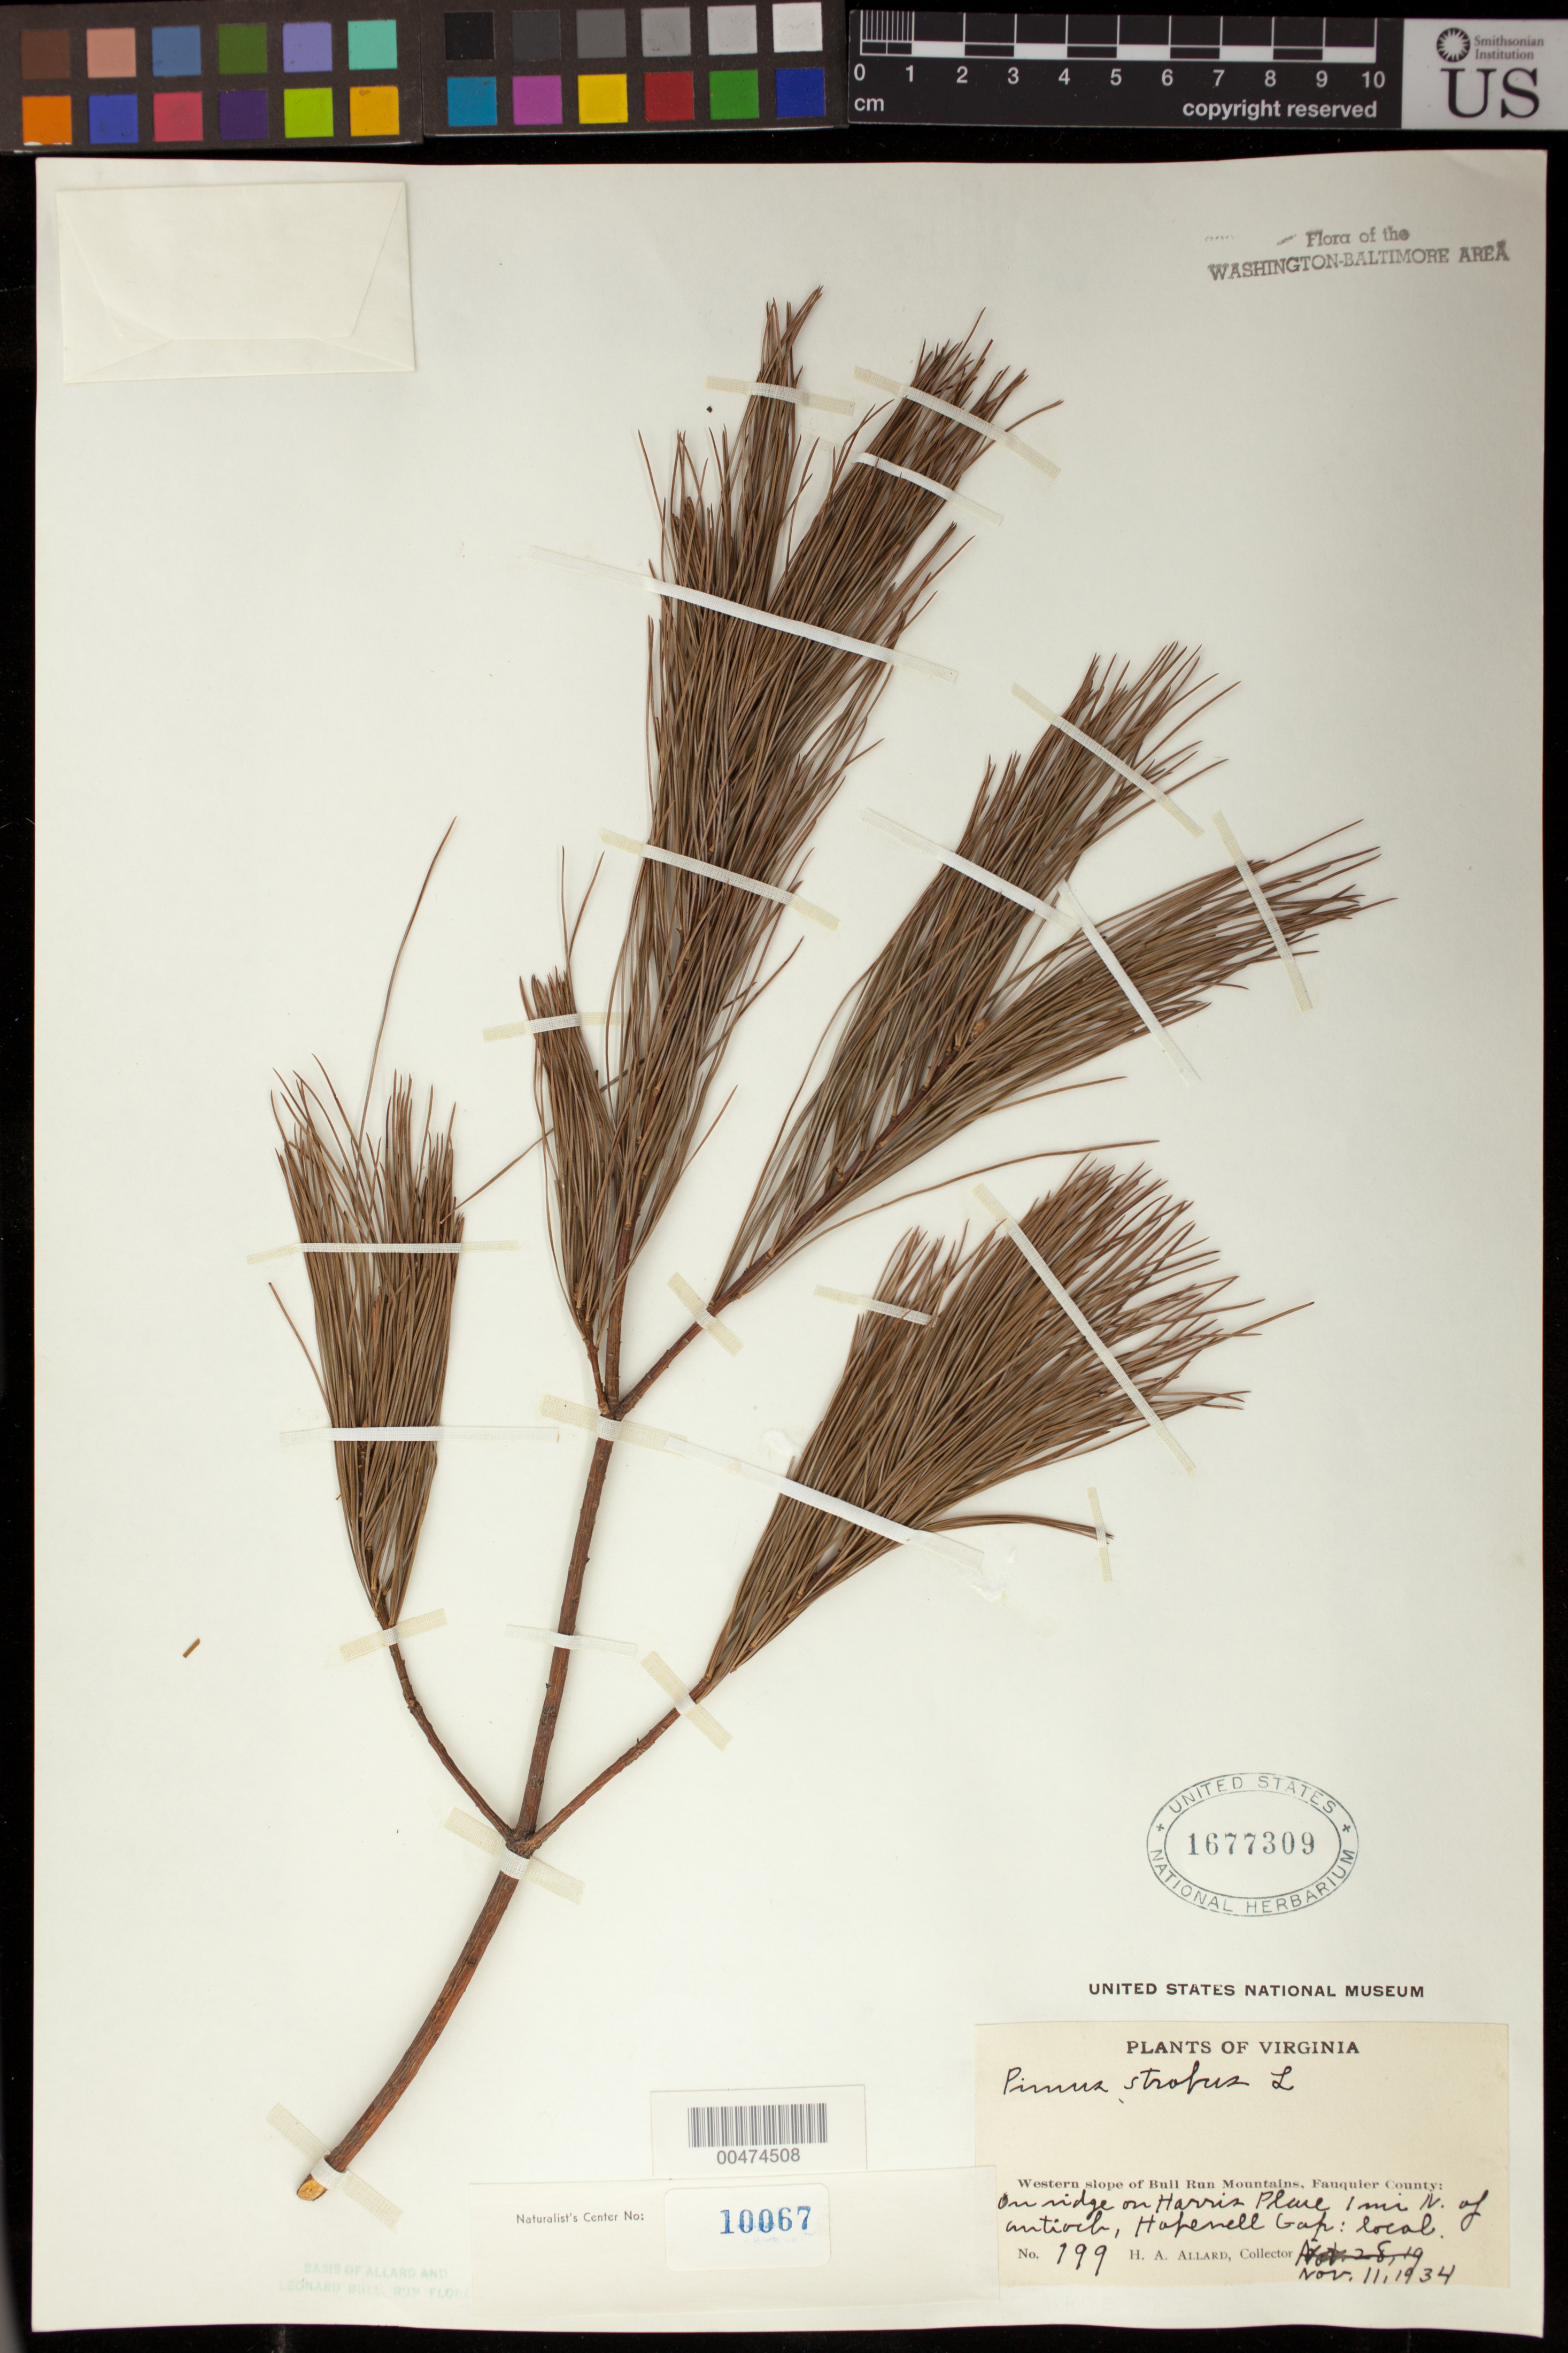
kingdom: Plantae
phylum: Tracheophyta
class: Pinopsida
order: Pinales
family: Pinaceae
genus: Pinus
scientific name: Pinus strobus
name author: L.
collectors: H. A. Allard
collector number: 199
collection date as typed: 11 Nov 1934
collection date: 1934-11-11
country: United States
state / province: Virginia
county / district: Fauquier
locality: On Harris place 1 Mi N of Antioch, Hopewell Gap, west slope of Bull Run Mts. Bull Run Mts.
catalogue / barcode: US 1677309